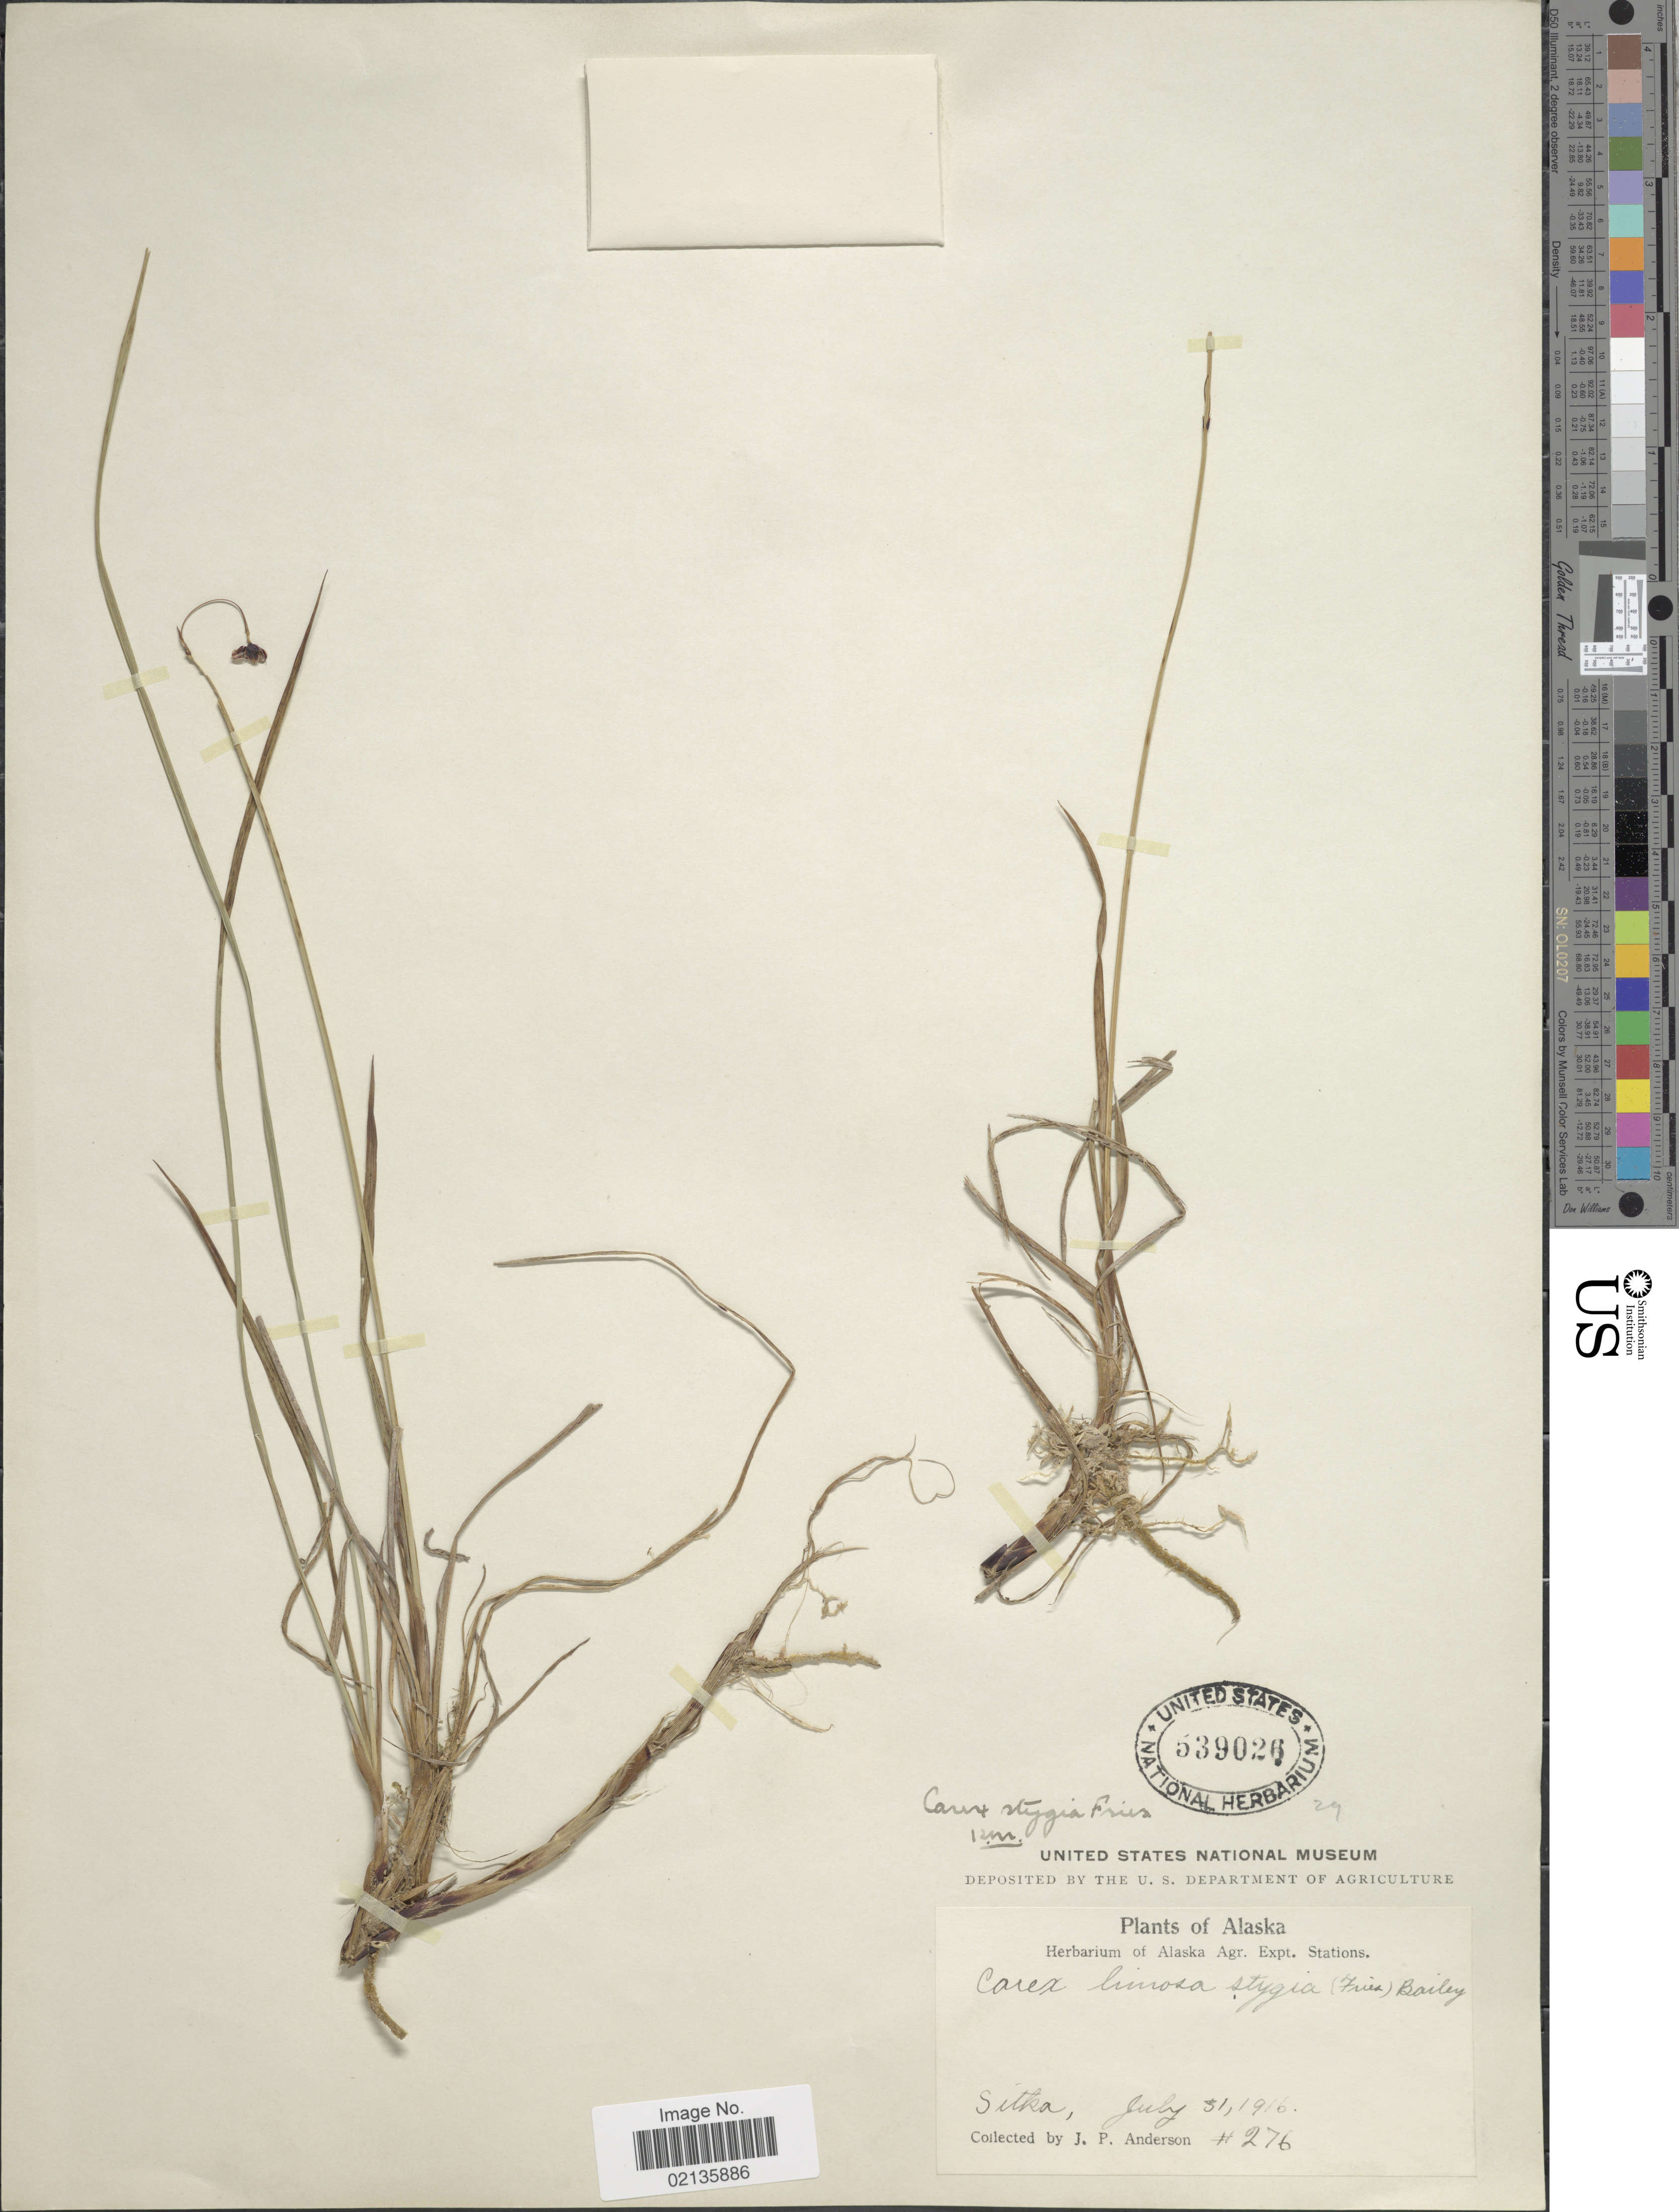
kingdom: Plantae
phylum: Tracheophyta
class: Liliopsida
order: Poales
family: Cyperaceae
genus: Carex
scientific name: Carex x stygia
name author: Fr.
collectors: J. P. Anderson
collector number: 276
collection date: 1916-07-31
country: United States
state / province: Alaska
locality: Sitka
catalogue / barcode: US 539026